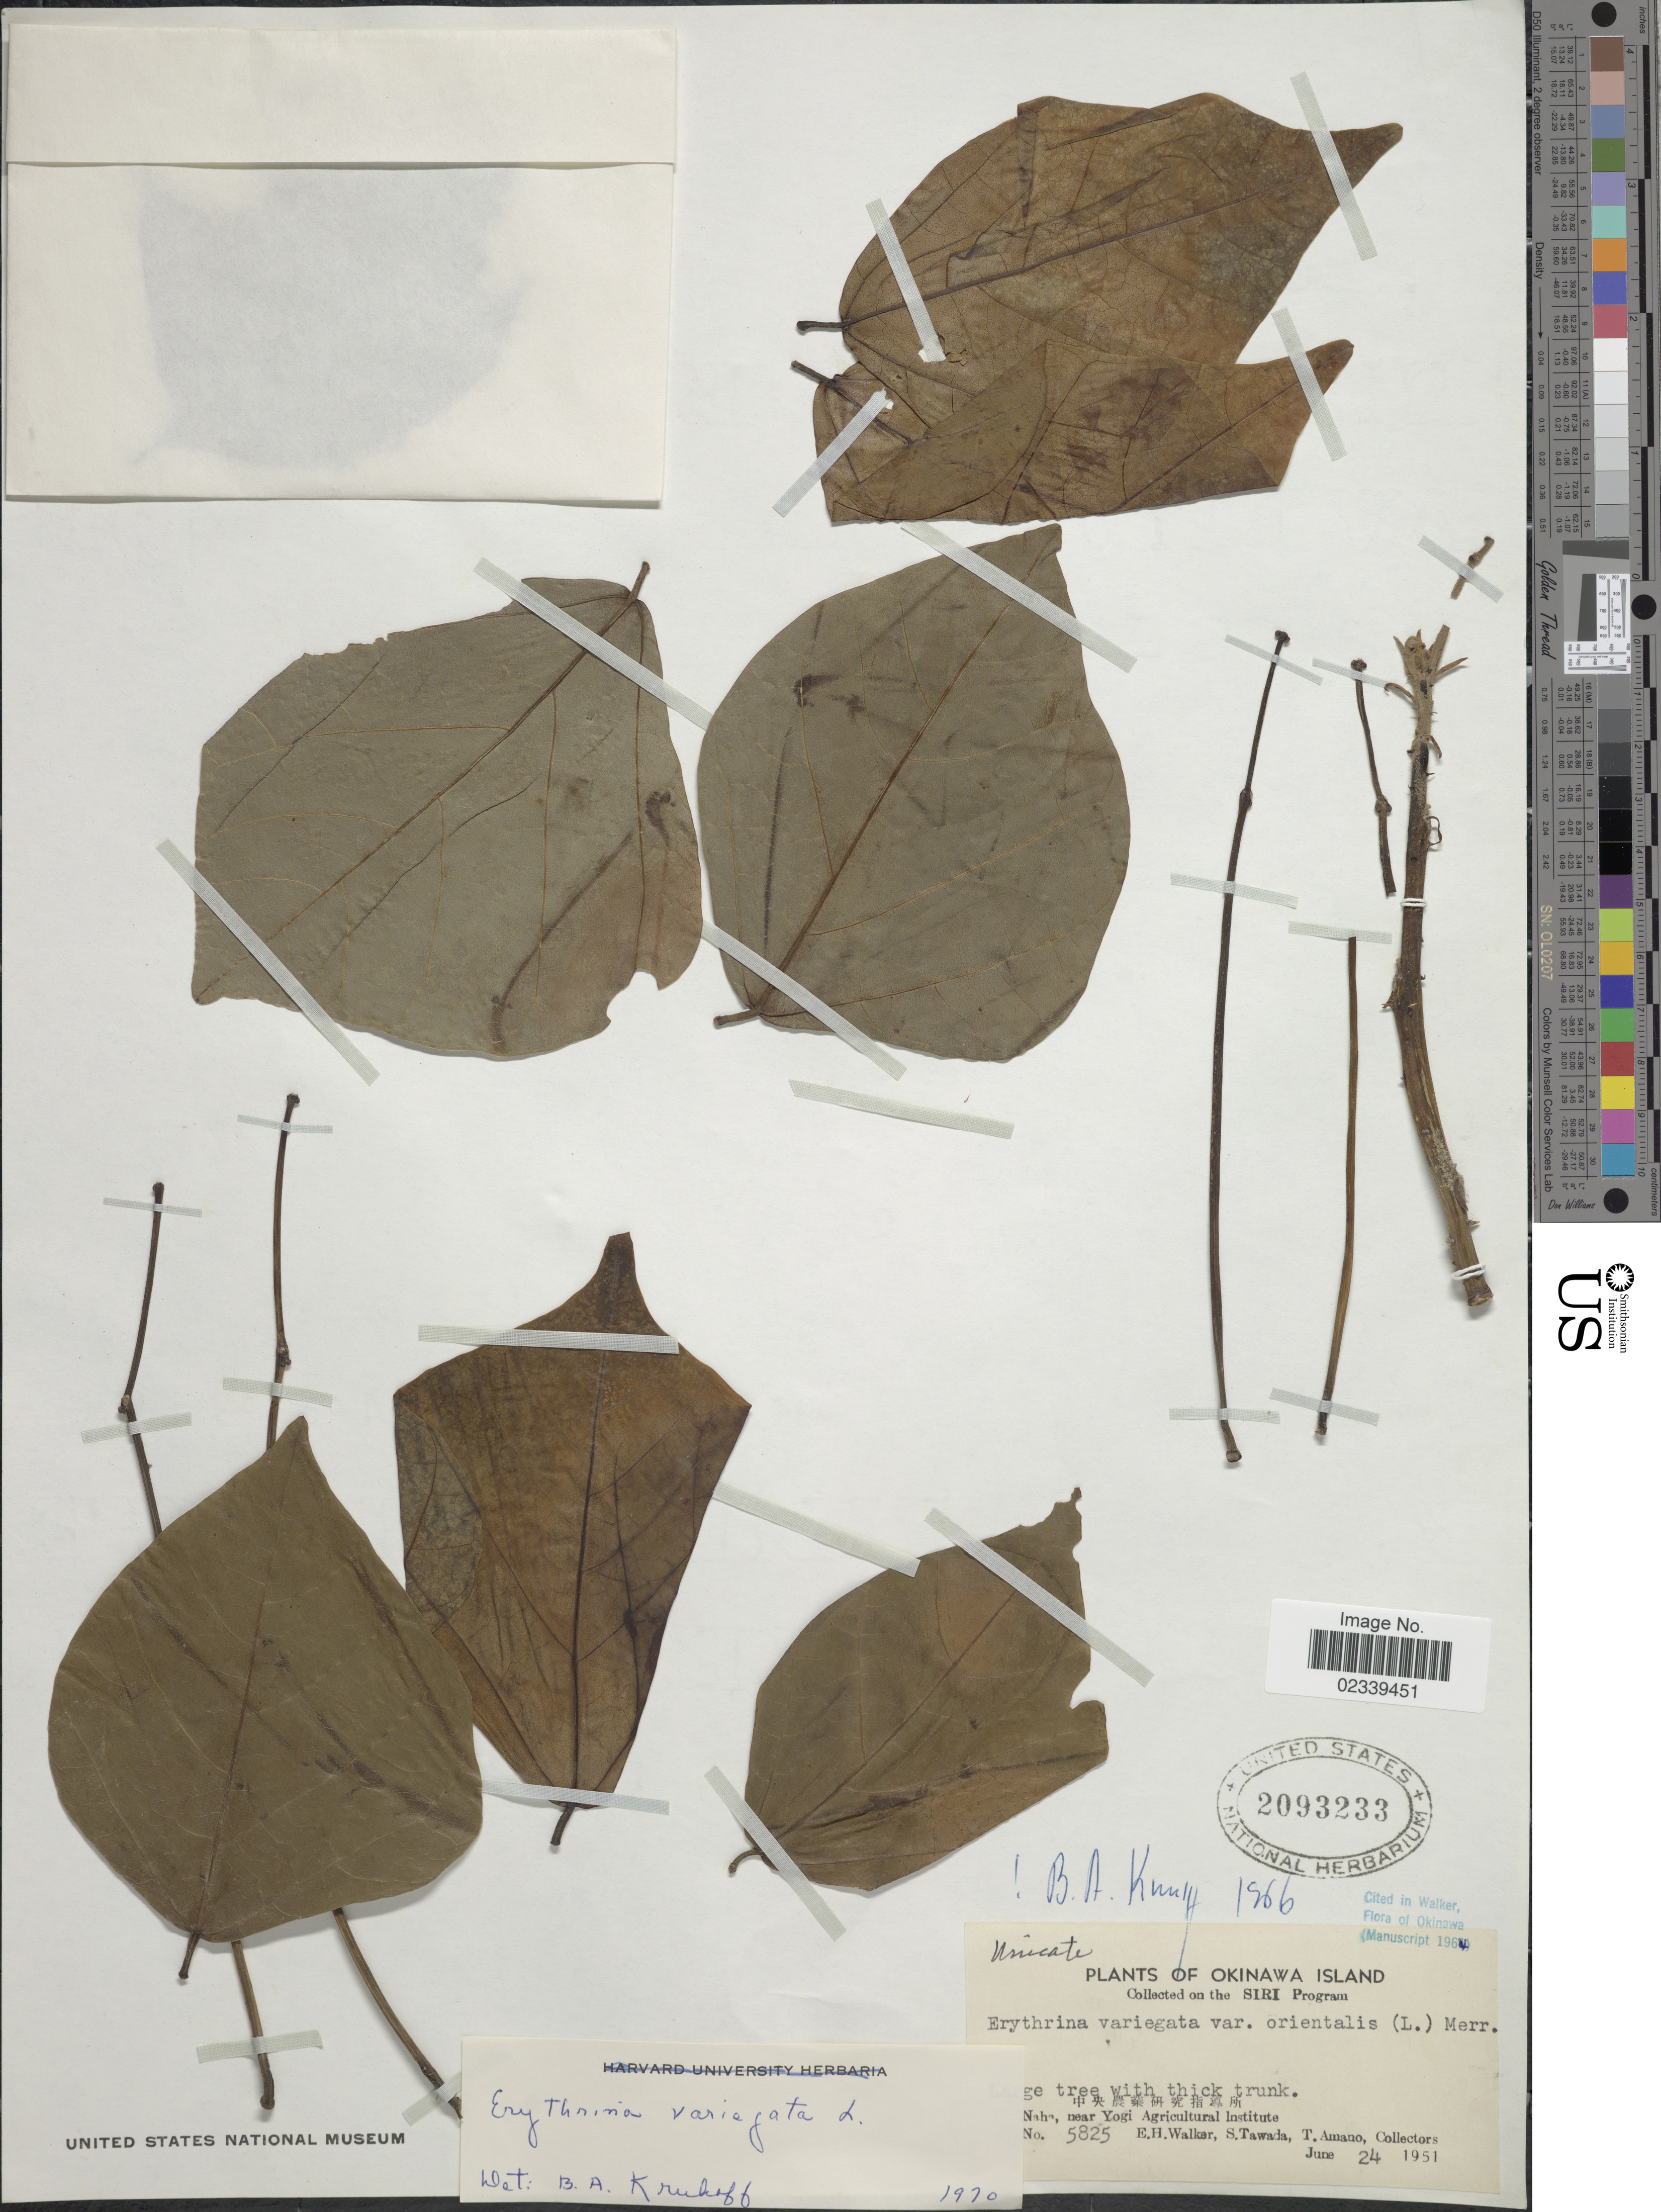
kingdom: Plantae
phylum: Tracheophyta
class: Magnoliopsida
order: Fabales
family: Fabaceae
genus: Erythrina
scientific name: Erythrina variegata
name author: L.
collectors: E. H. Walker, S. Tawada & T. Amano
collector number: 5825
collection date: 1951-06-24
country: Japan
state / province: Okinawa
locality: Okinawa Island, Naha, near Yogi Agricultural Insititue.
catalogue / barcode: US 2093233